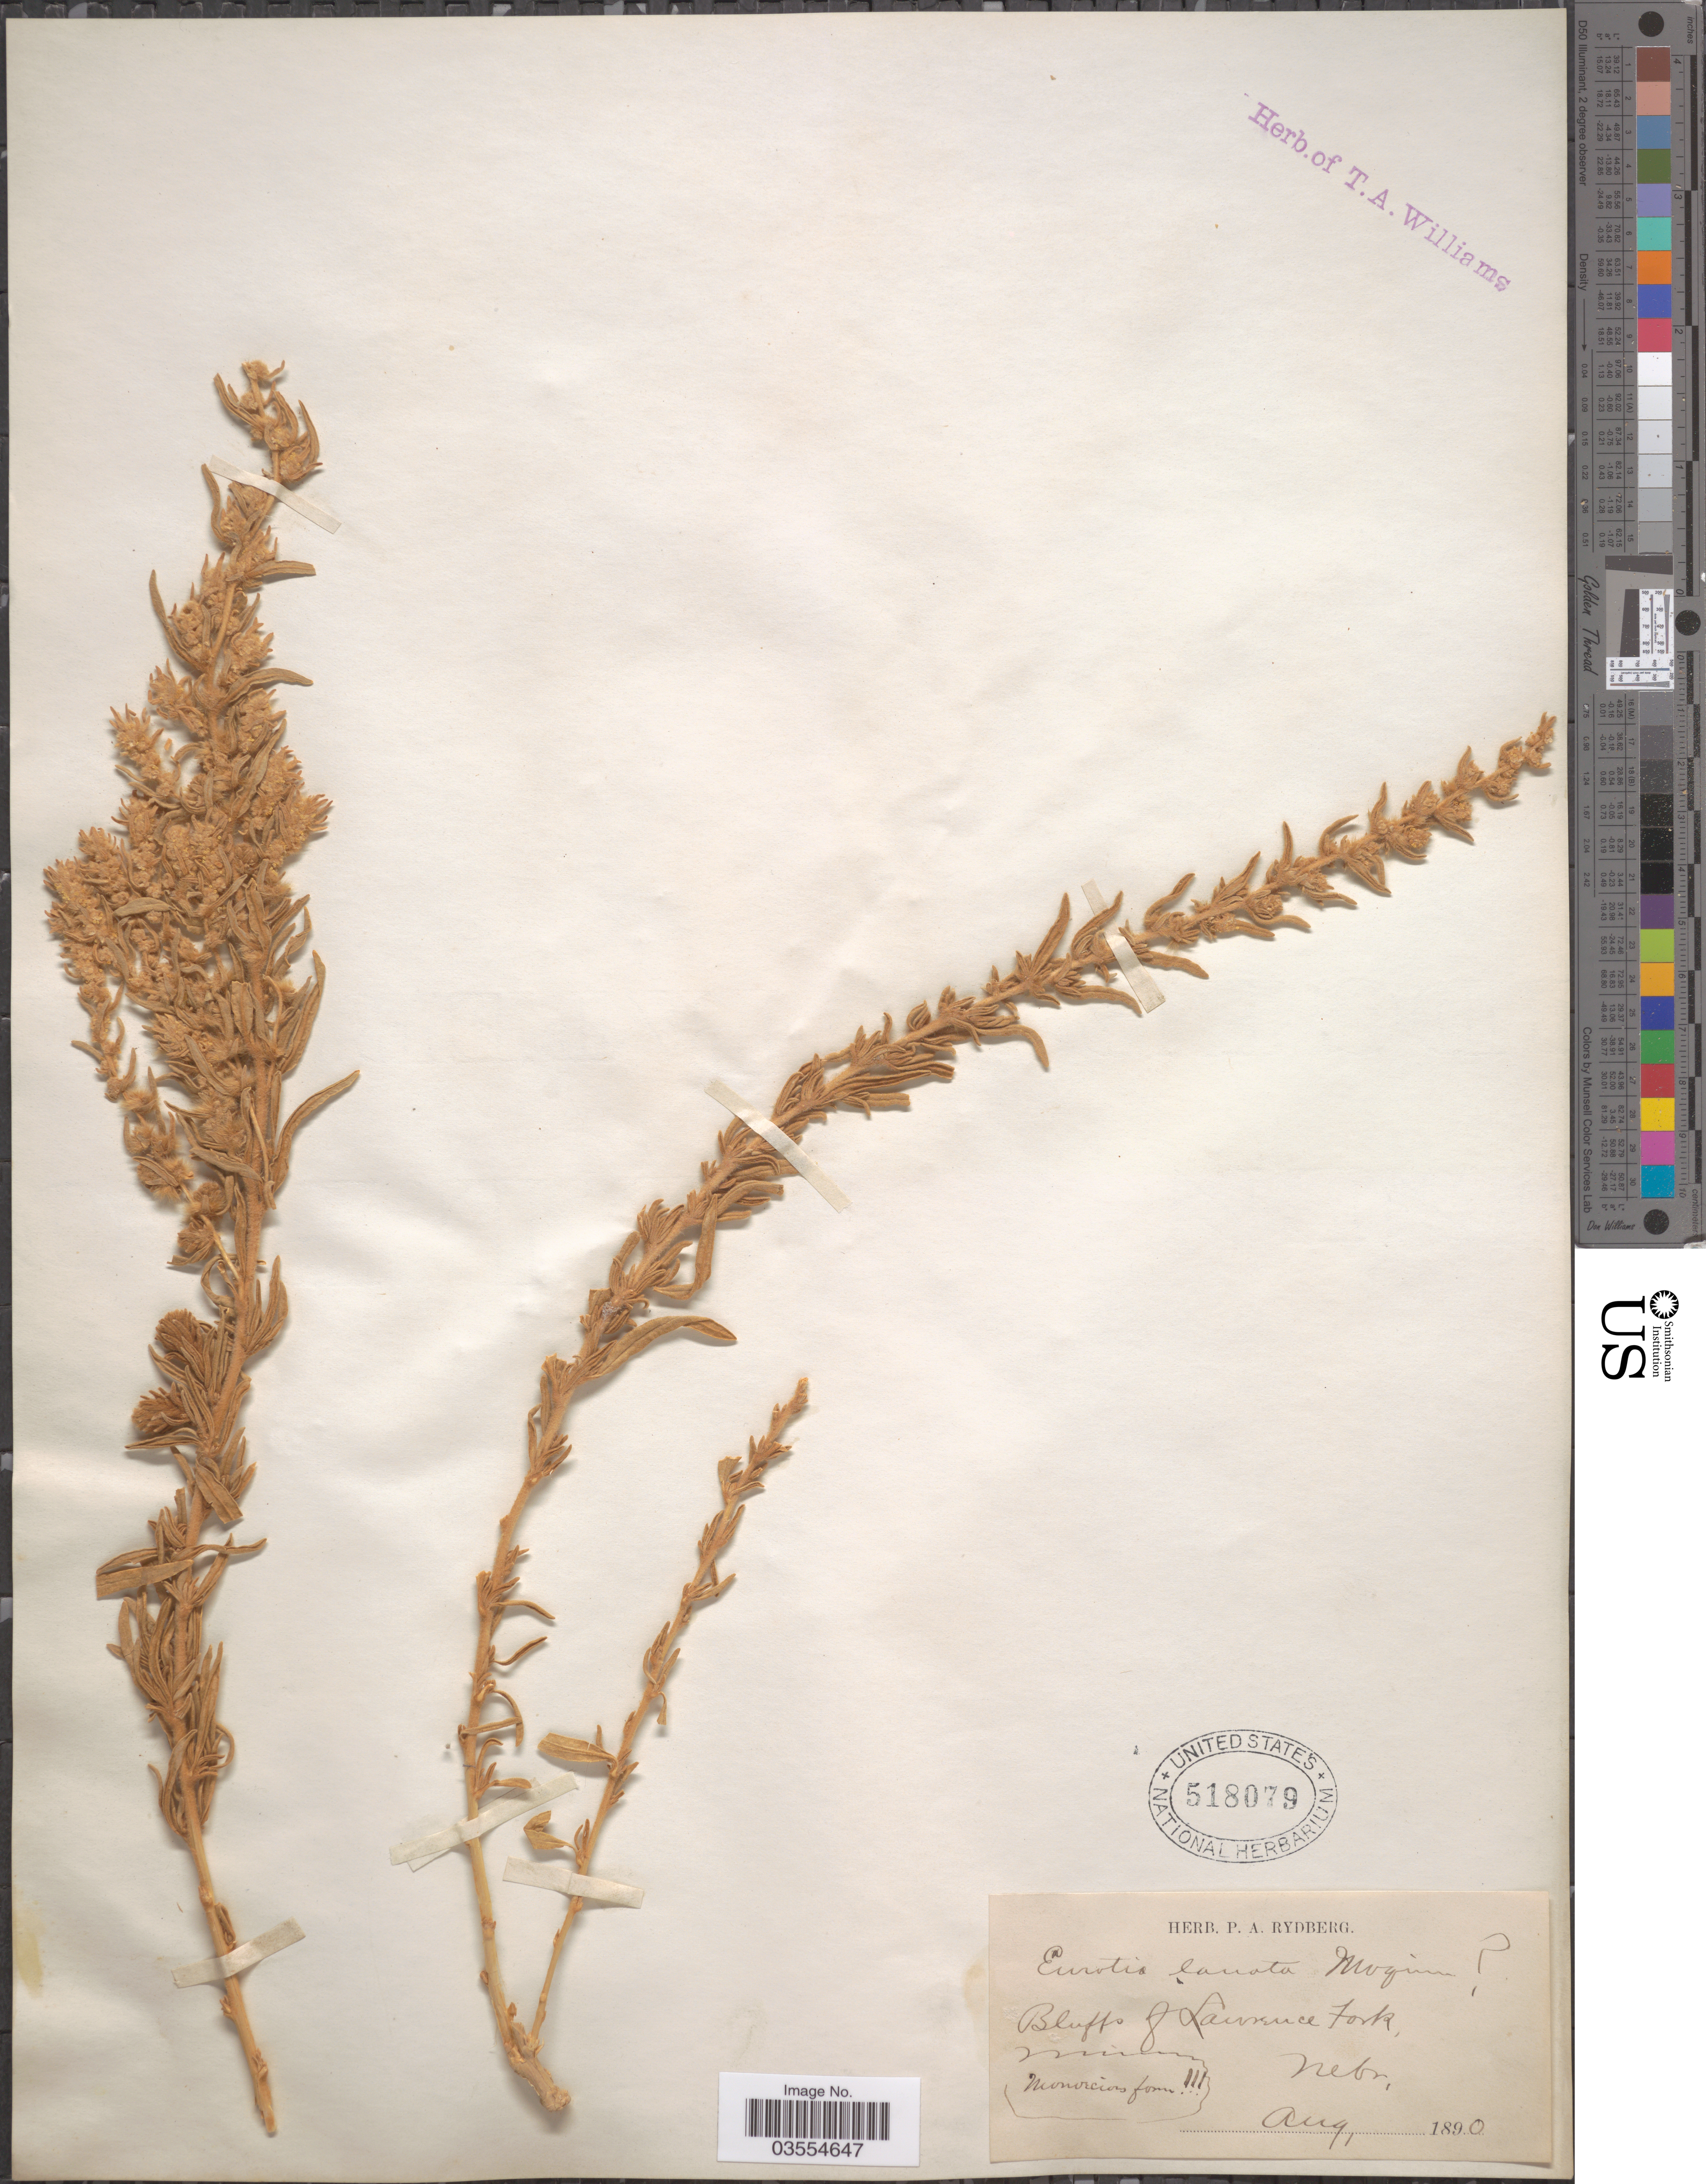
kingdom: Plantae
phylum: Tracheophyta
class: Magnoliopsida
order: Caryophyllales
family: Amaranthaceae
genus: Krascheninnikovia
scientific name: Krascheninnikovia lanata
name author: (Pursh) A. Meeuse & A.Smit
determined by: U.S. National Herbarium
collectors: ex herb. P. A. Rydberg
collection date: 1890-08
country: United States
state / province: Nebraska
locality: Bluffs of Lawrence Fork.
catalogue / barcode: US 518079